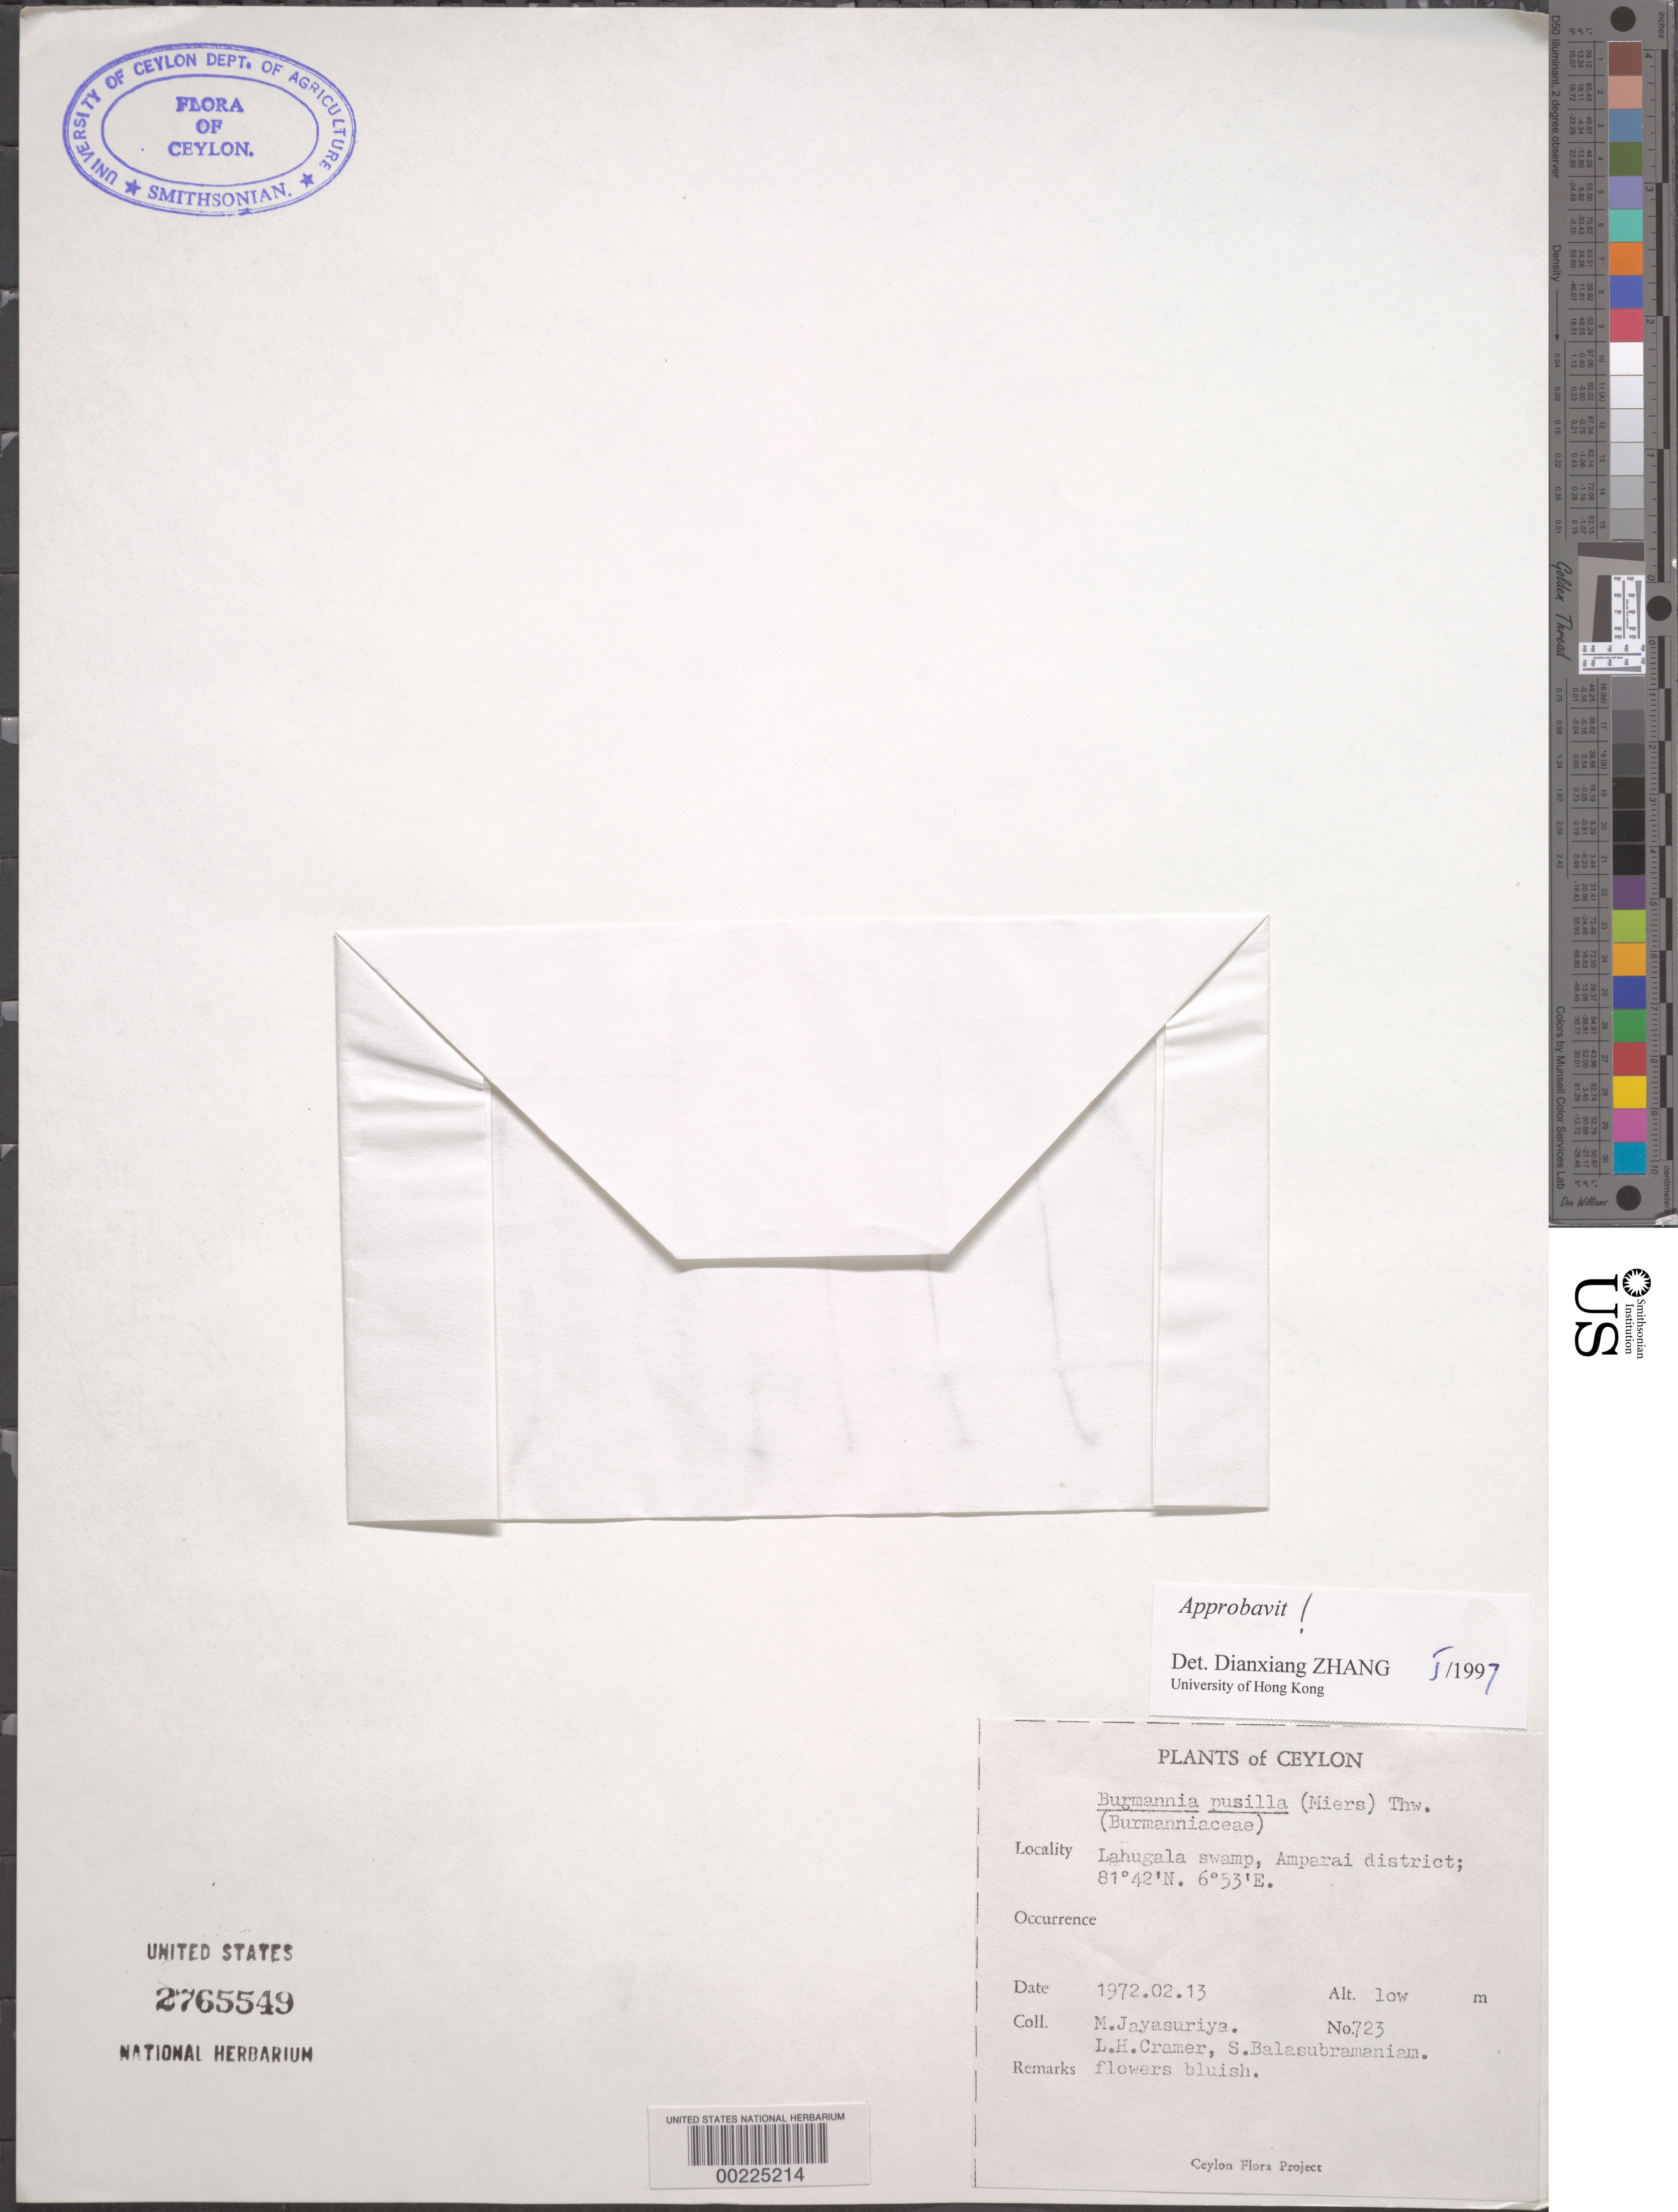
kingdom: Plantae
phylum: Tracheophyta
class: Liliopsida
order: Dioscoreales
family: Burmanniaceae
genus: Burmannia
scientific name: Burmannia pusilla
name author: Thwaites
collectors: A. H. Jayasuriya, L. H. Cramer & S. Balasubramaniam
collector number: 7239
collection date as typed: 13 Feb 1972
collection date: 1972-02-13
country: Sri Lanka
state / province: Eastern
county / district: Amparai Dist.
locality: Lahugala swamp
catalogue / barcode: US 2765549